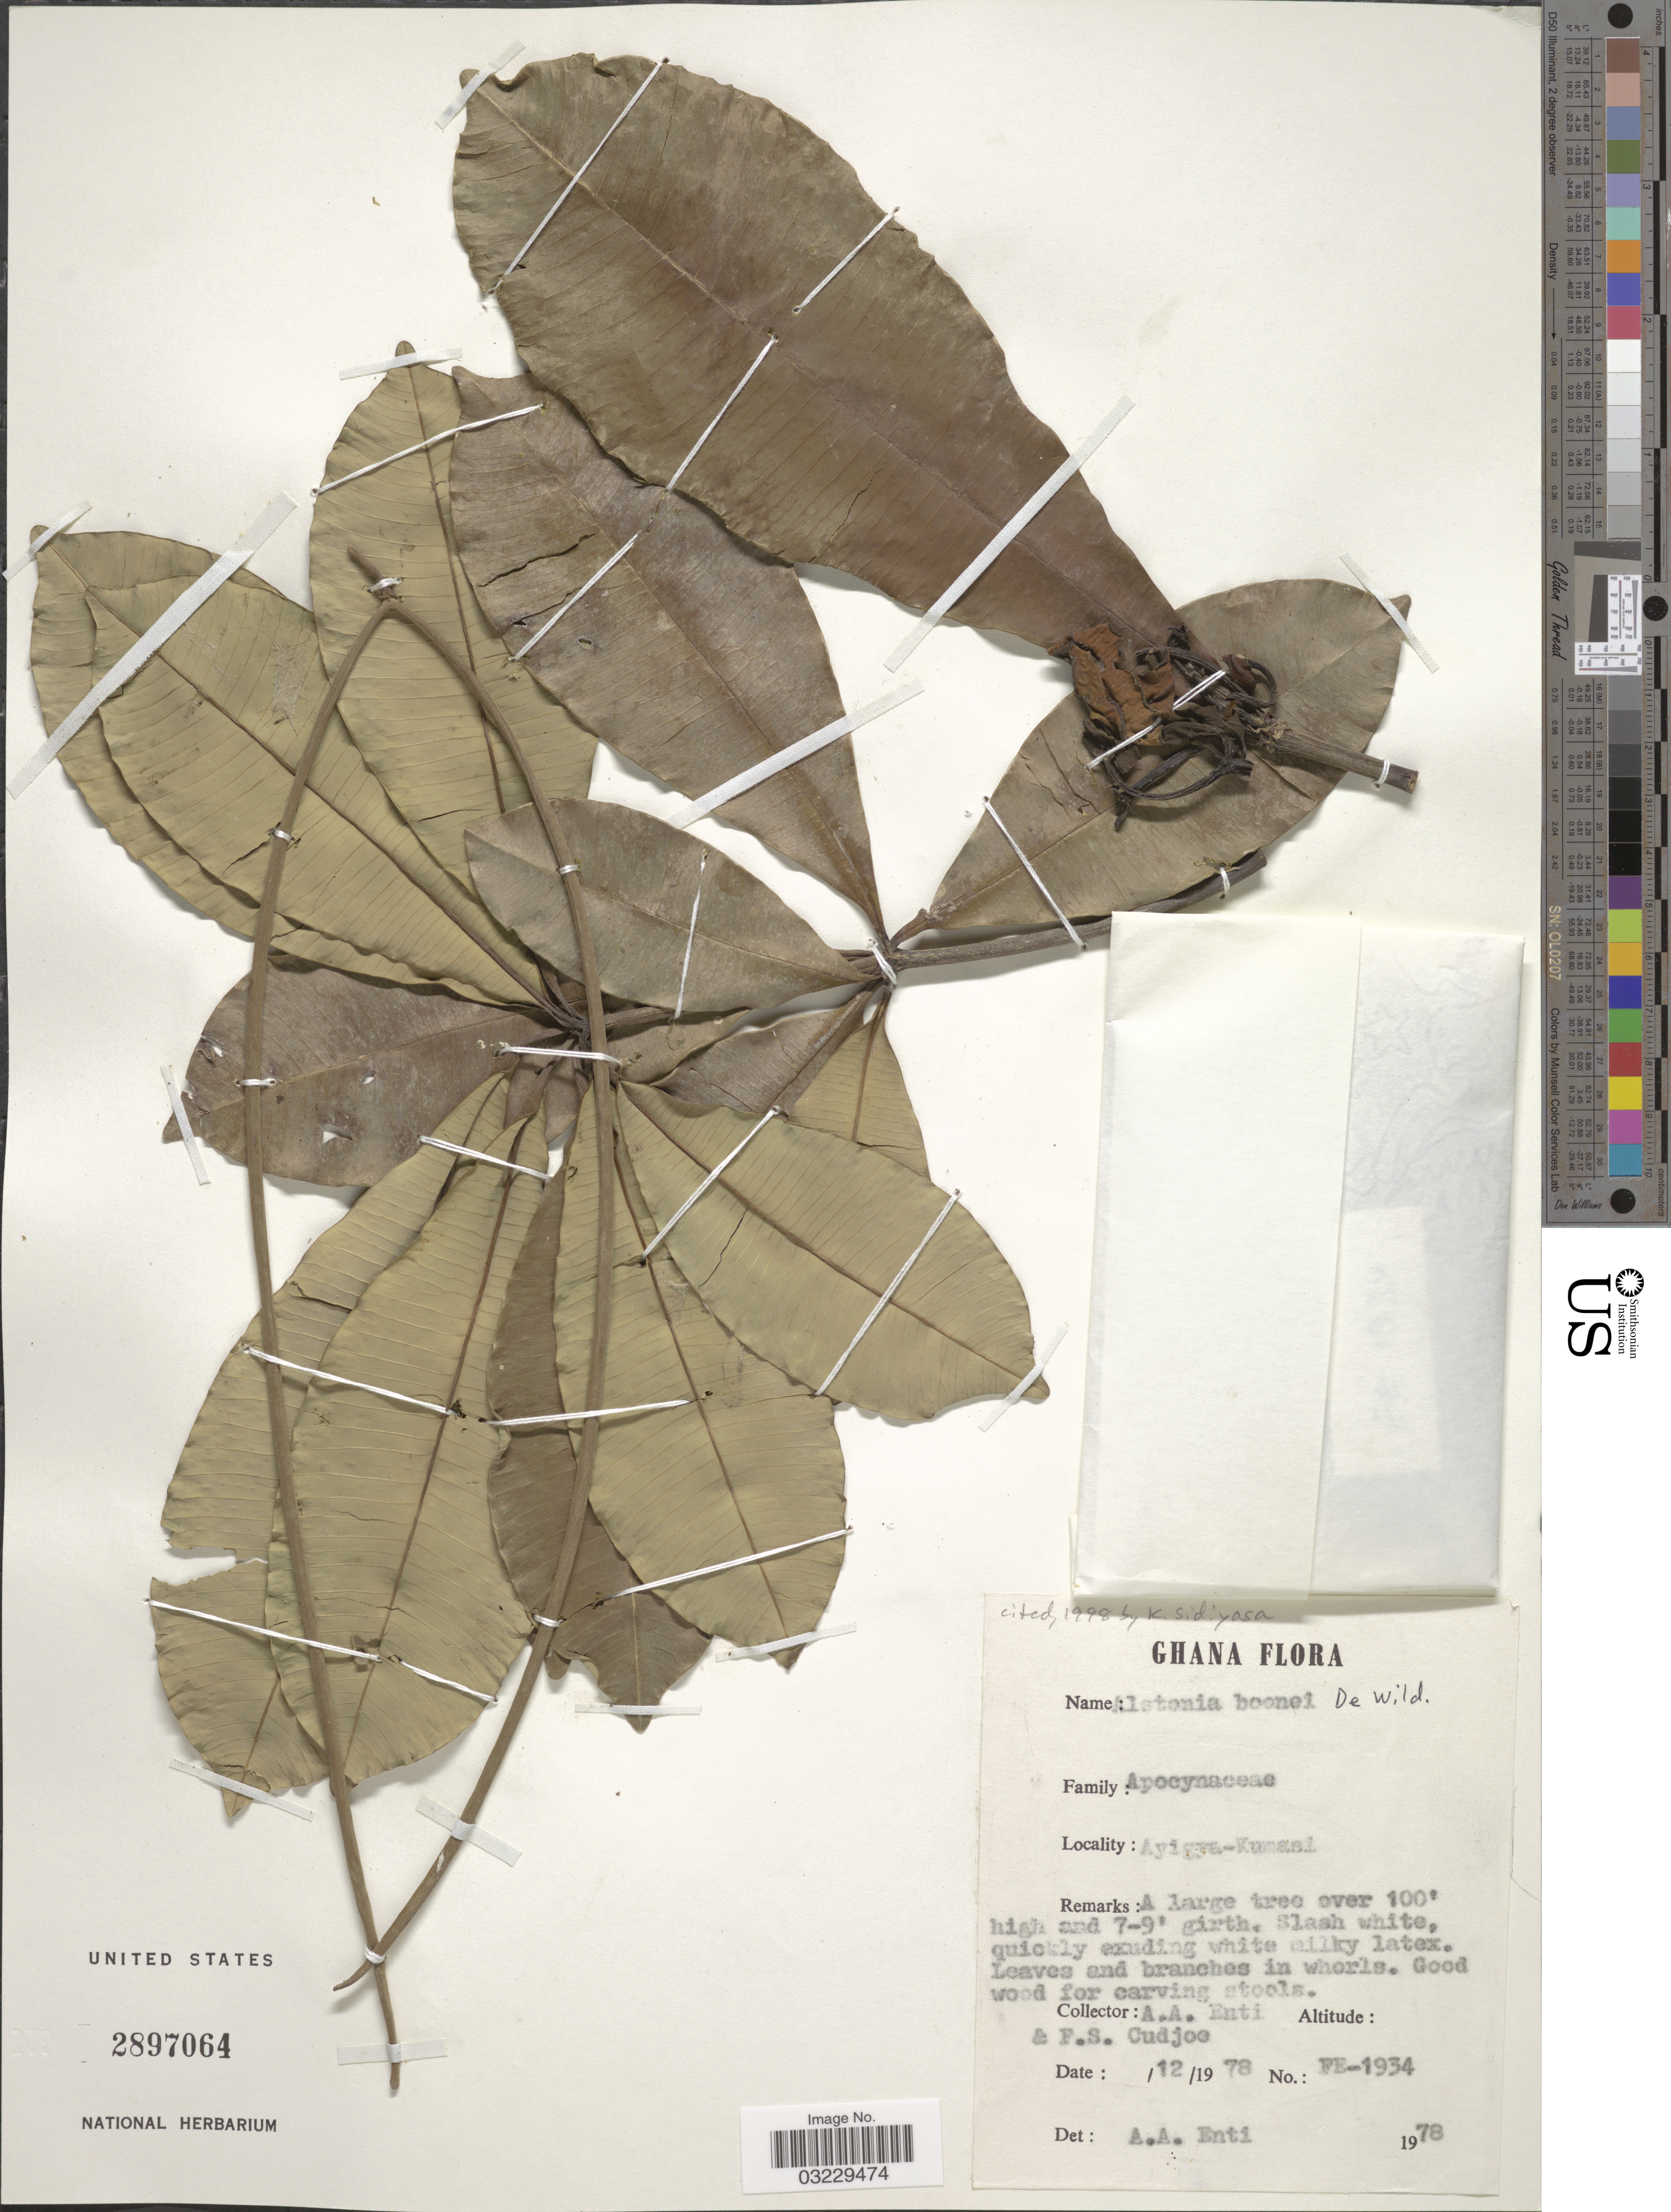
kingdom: Plantae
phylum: Tracheophyta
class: Magnoliopsida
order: Gentianales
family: Apocynaceae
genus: Alstonia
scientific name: Alstonia boonei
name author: De Wild.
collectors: A. Enti & F. Cudjoe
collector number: FE-1934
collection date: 1978-12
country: Ghana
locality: Ayigya-Kumasi.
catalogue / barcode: US 2897064